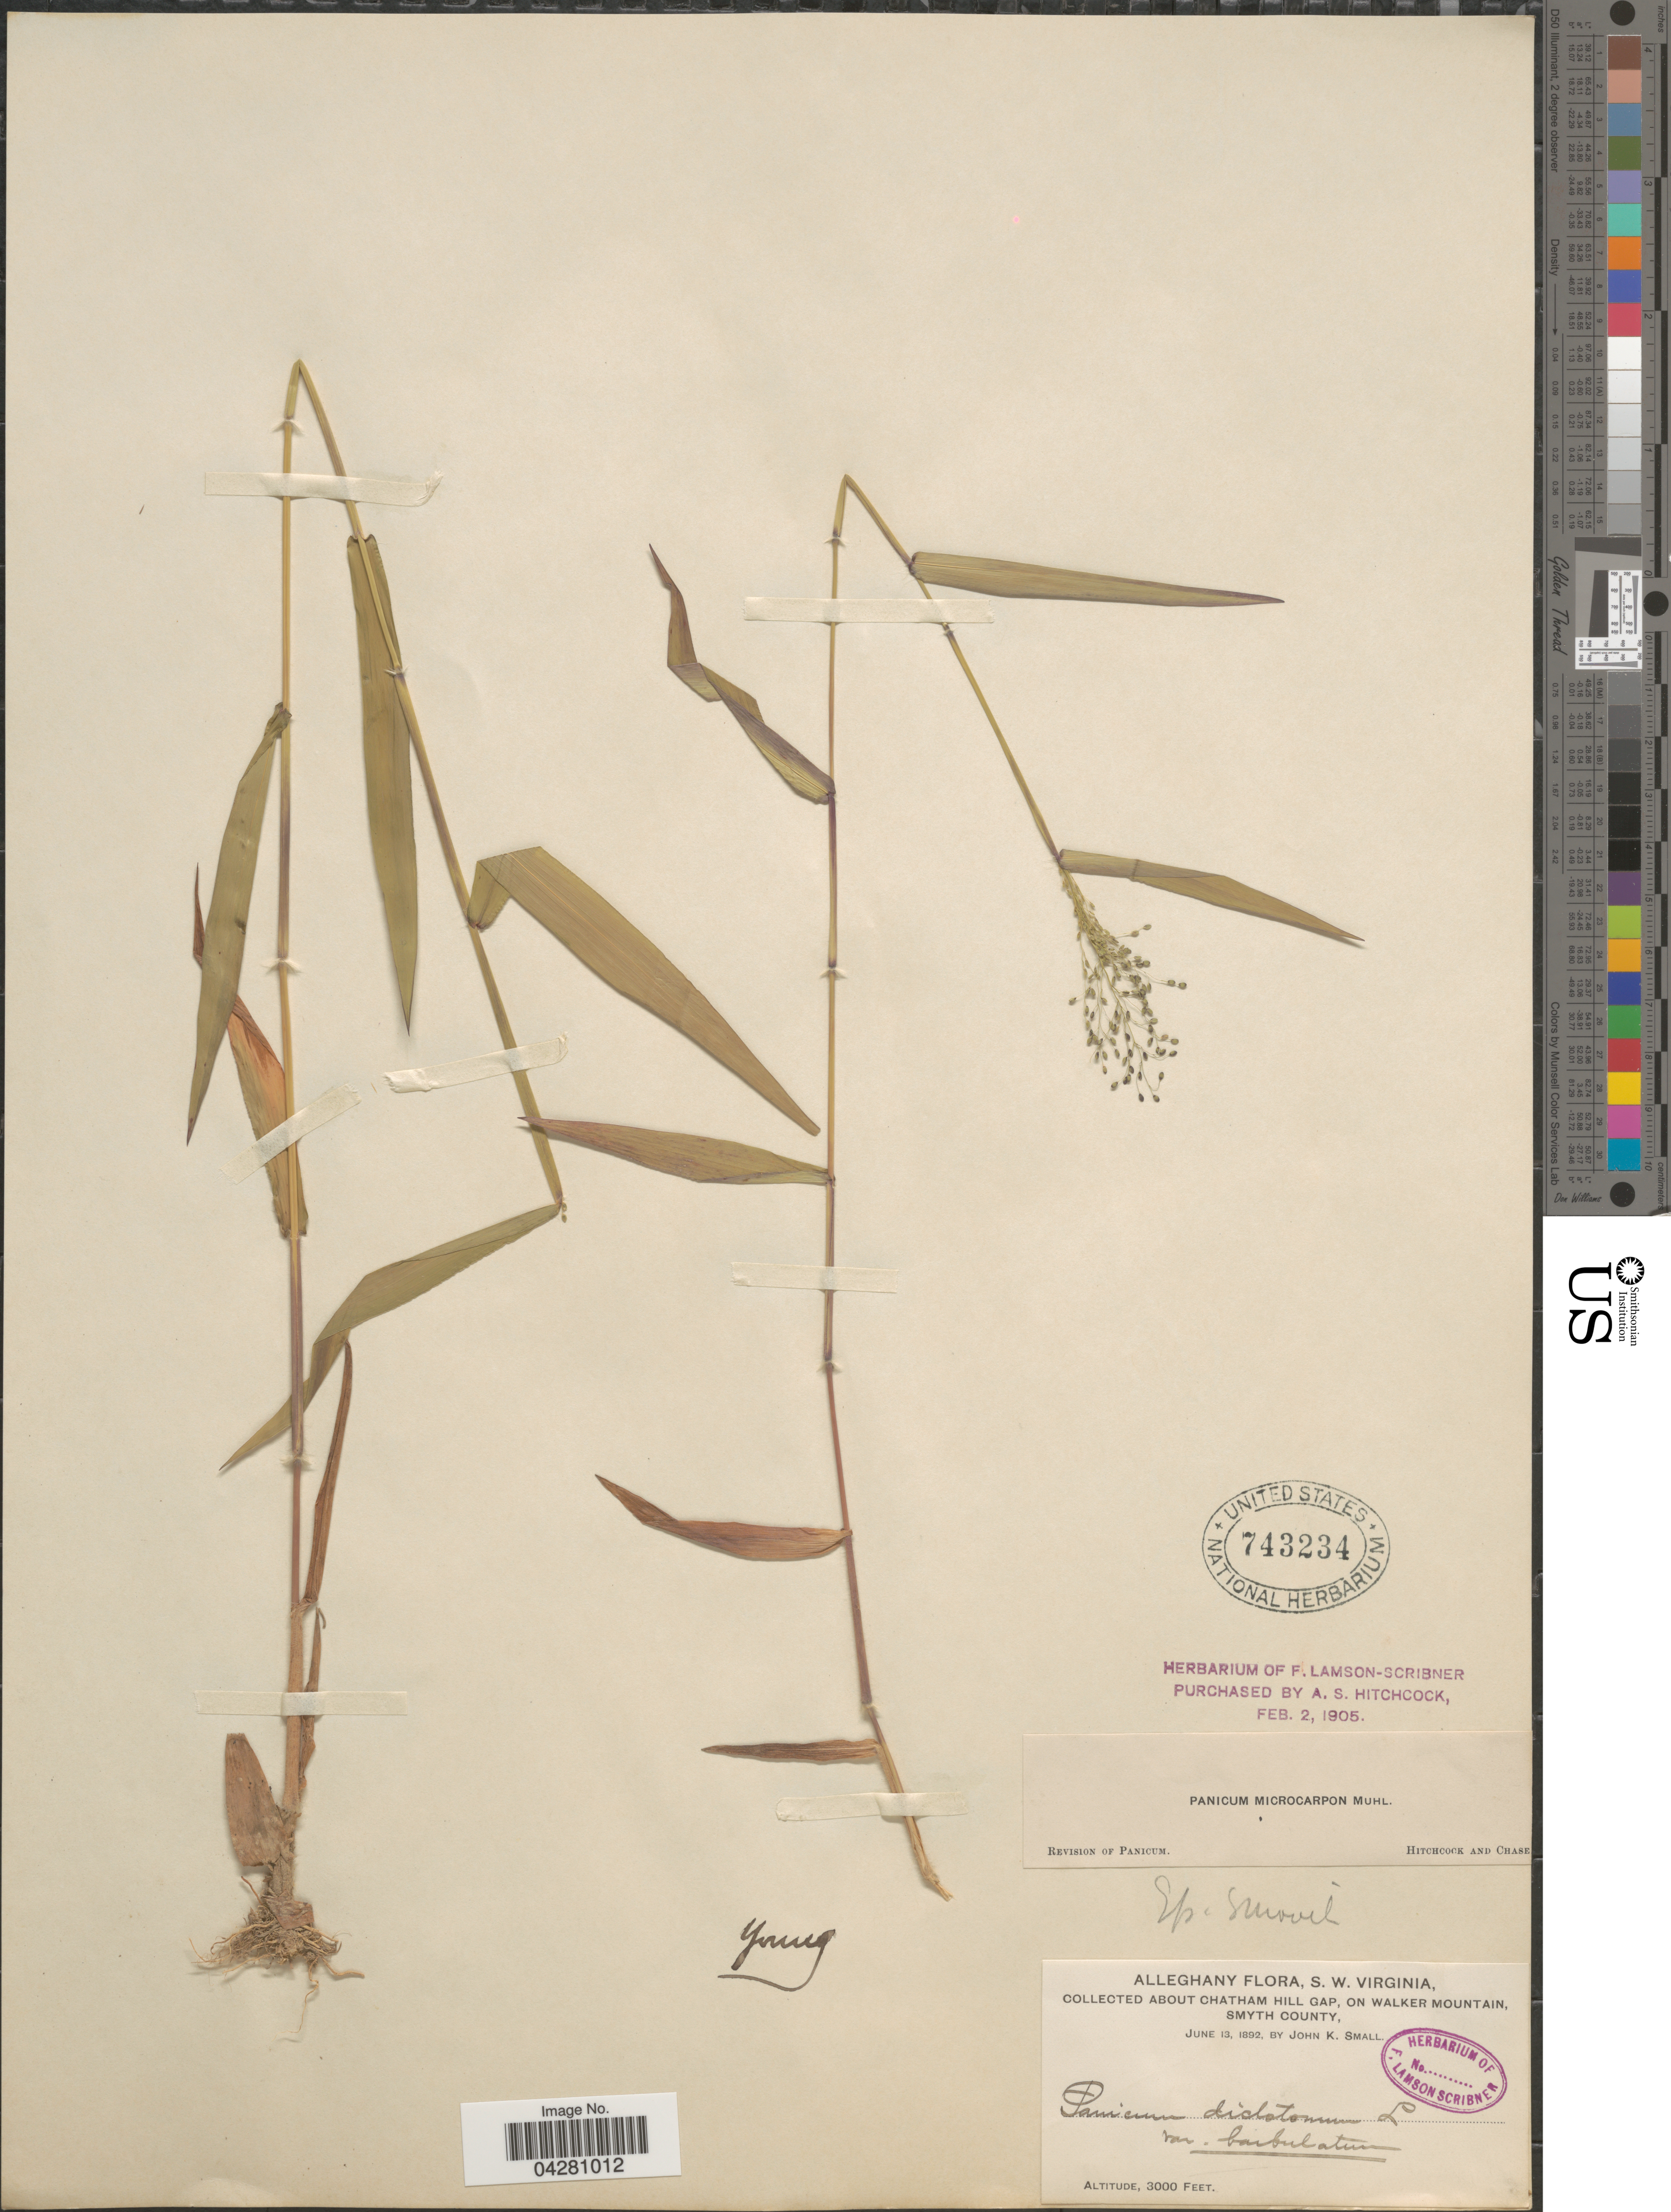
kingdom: Plantae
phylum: Tracheophyta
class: Liliopsida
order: Poales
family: Poaceae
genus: Dichanthelium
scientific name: Dichanthelium dichotomum var. dichotomum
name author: (L.) Gould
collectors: J. K. Small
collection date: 1892-06-13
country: United States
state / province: Virginia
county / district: Smyth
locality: Alleghany, S. W. Virginia, about Chatham Hill Gap, on Walker Mountain.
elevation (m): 914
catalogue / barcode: US 743234